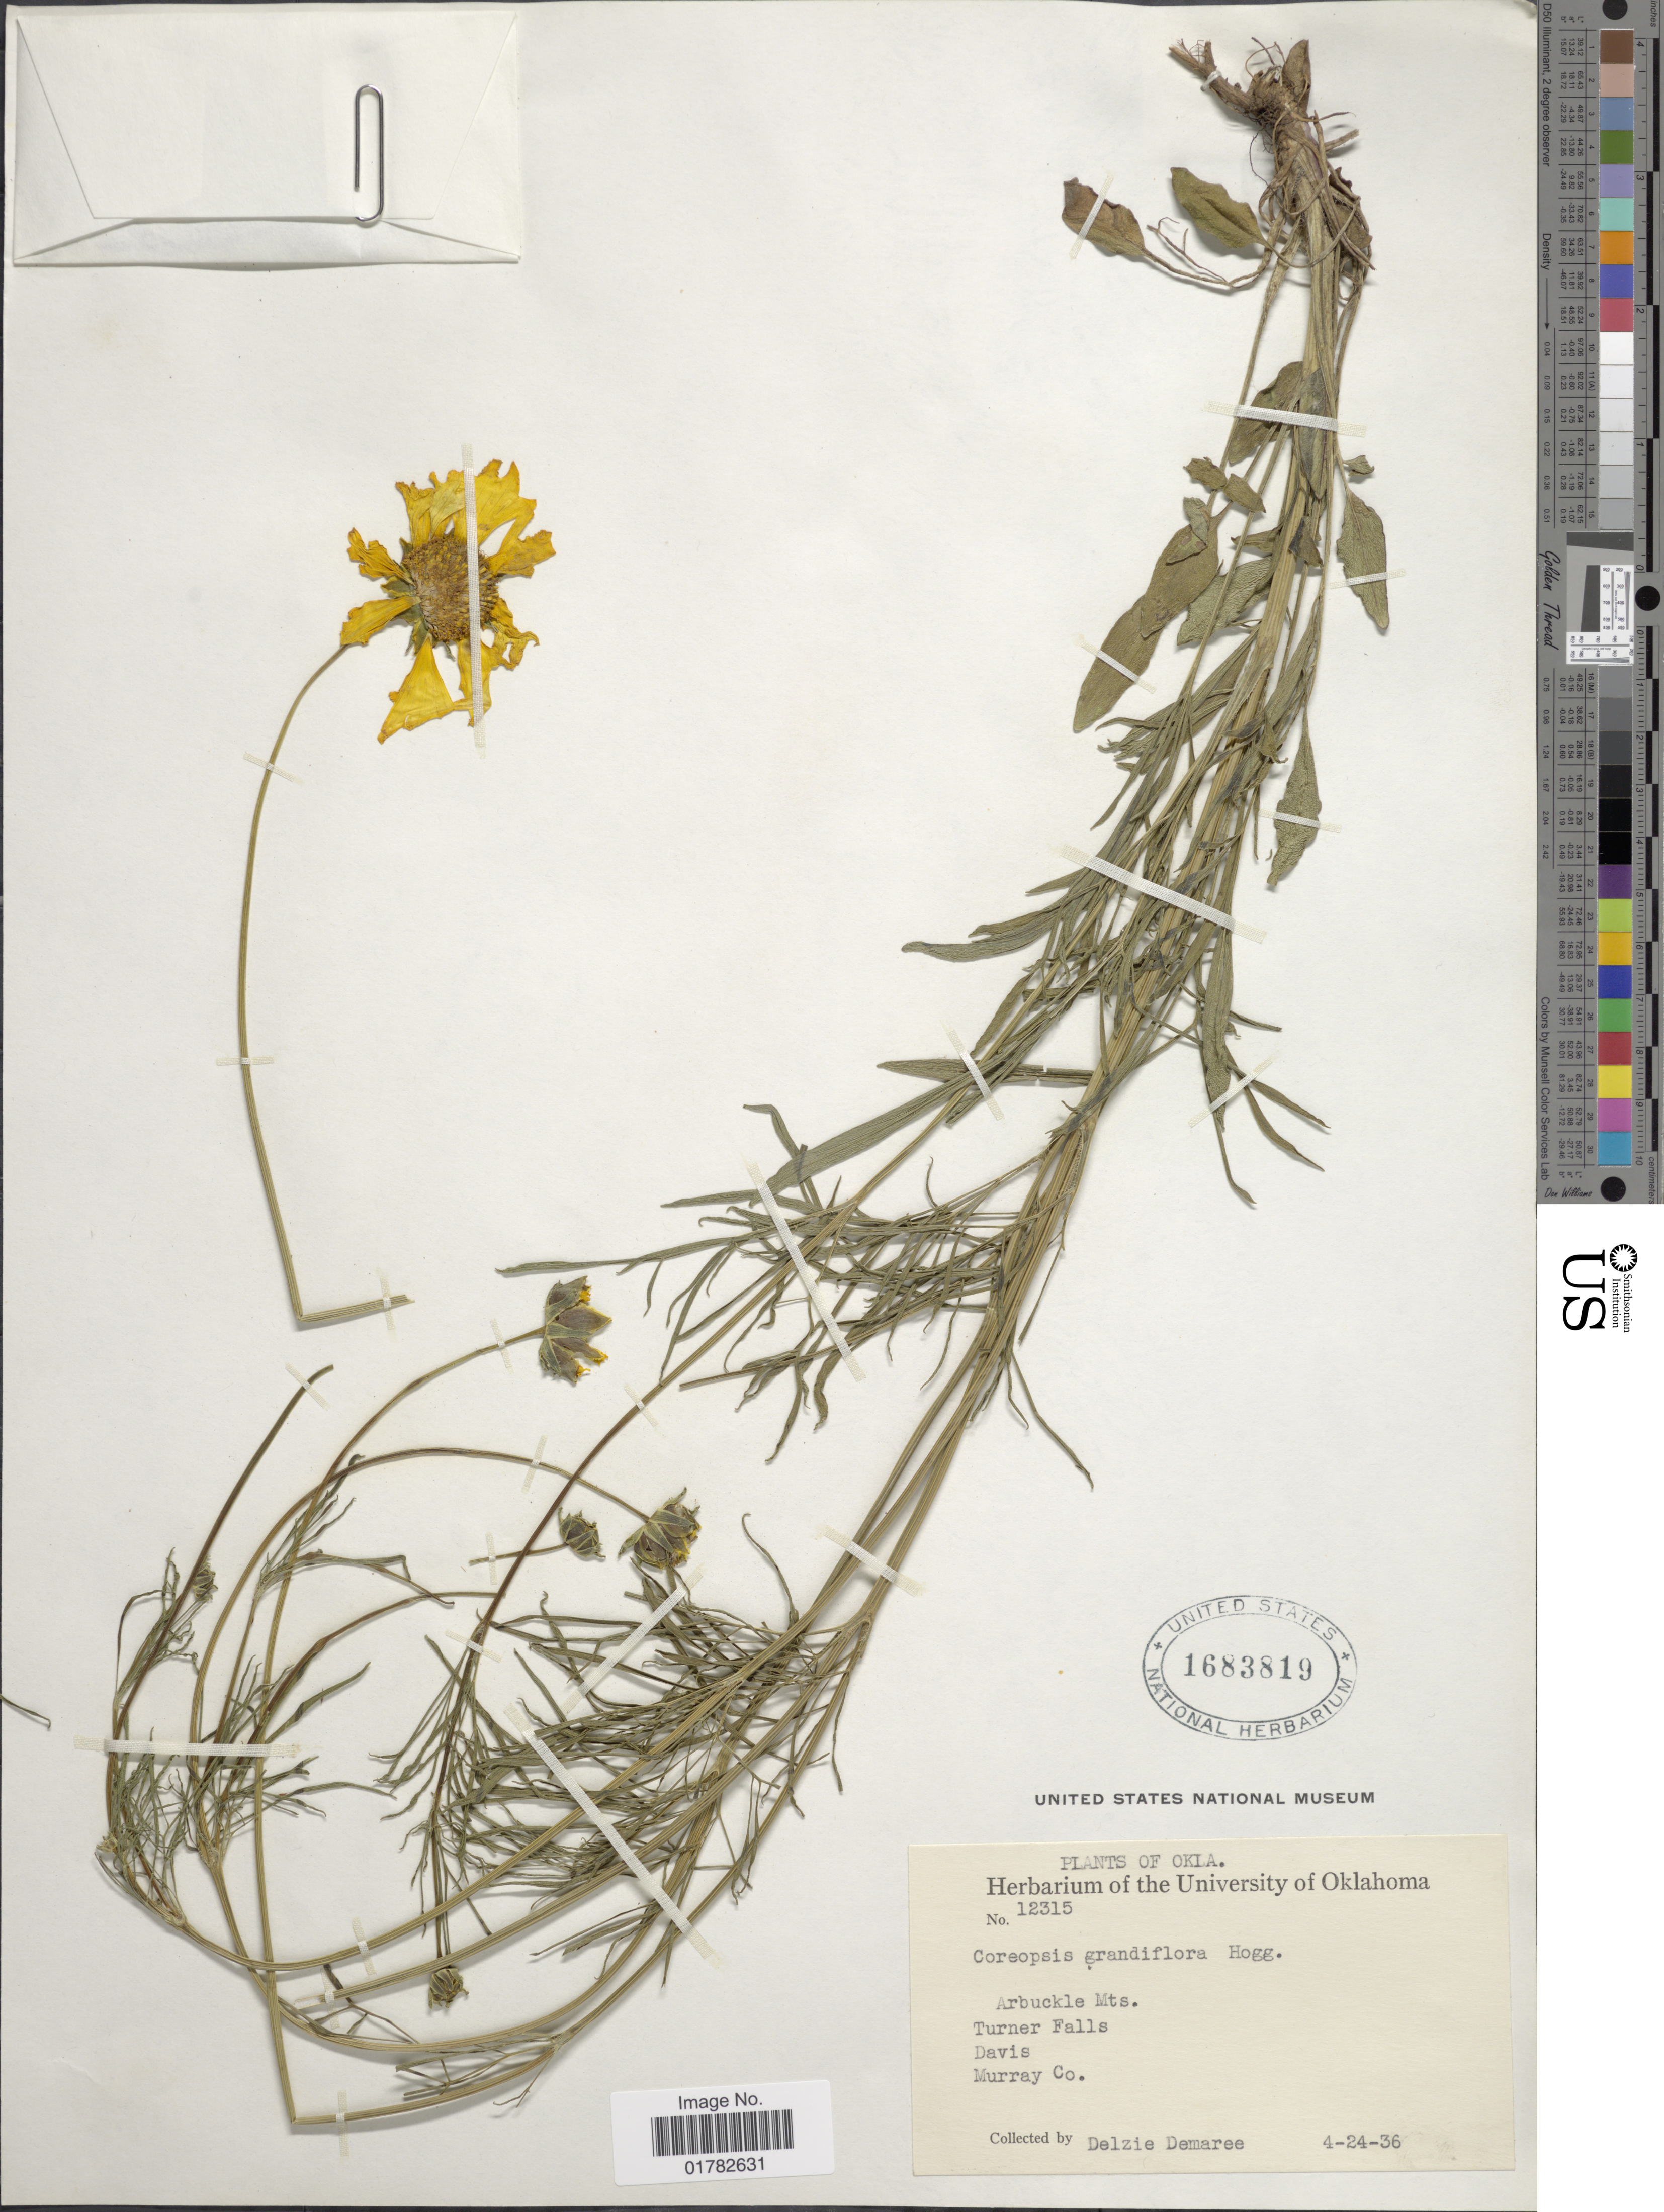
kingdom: Plantae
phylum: Tracheophyta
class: Magnoliopsida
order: Asterales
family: Asteraceae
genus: Coreopsis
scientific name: Coreopsis grandiflora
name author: Nutt.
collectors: D. Demaree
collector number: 12315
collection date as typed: Transcribed d/m/y: 24/4/36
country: United States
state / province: Oklahoma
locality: Arbuckle Mts., Turner Falls, Davis Murray Co.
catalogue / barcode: US 1683819